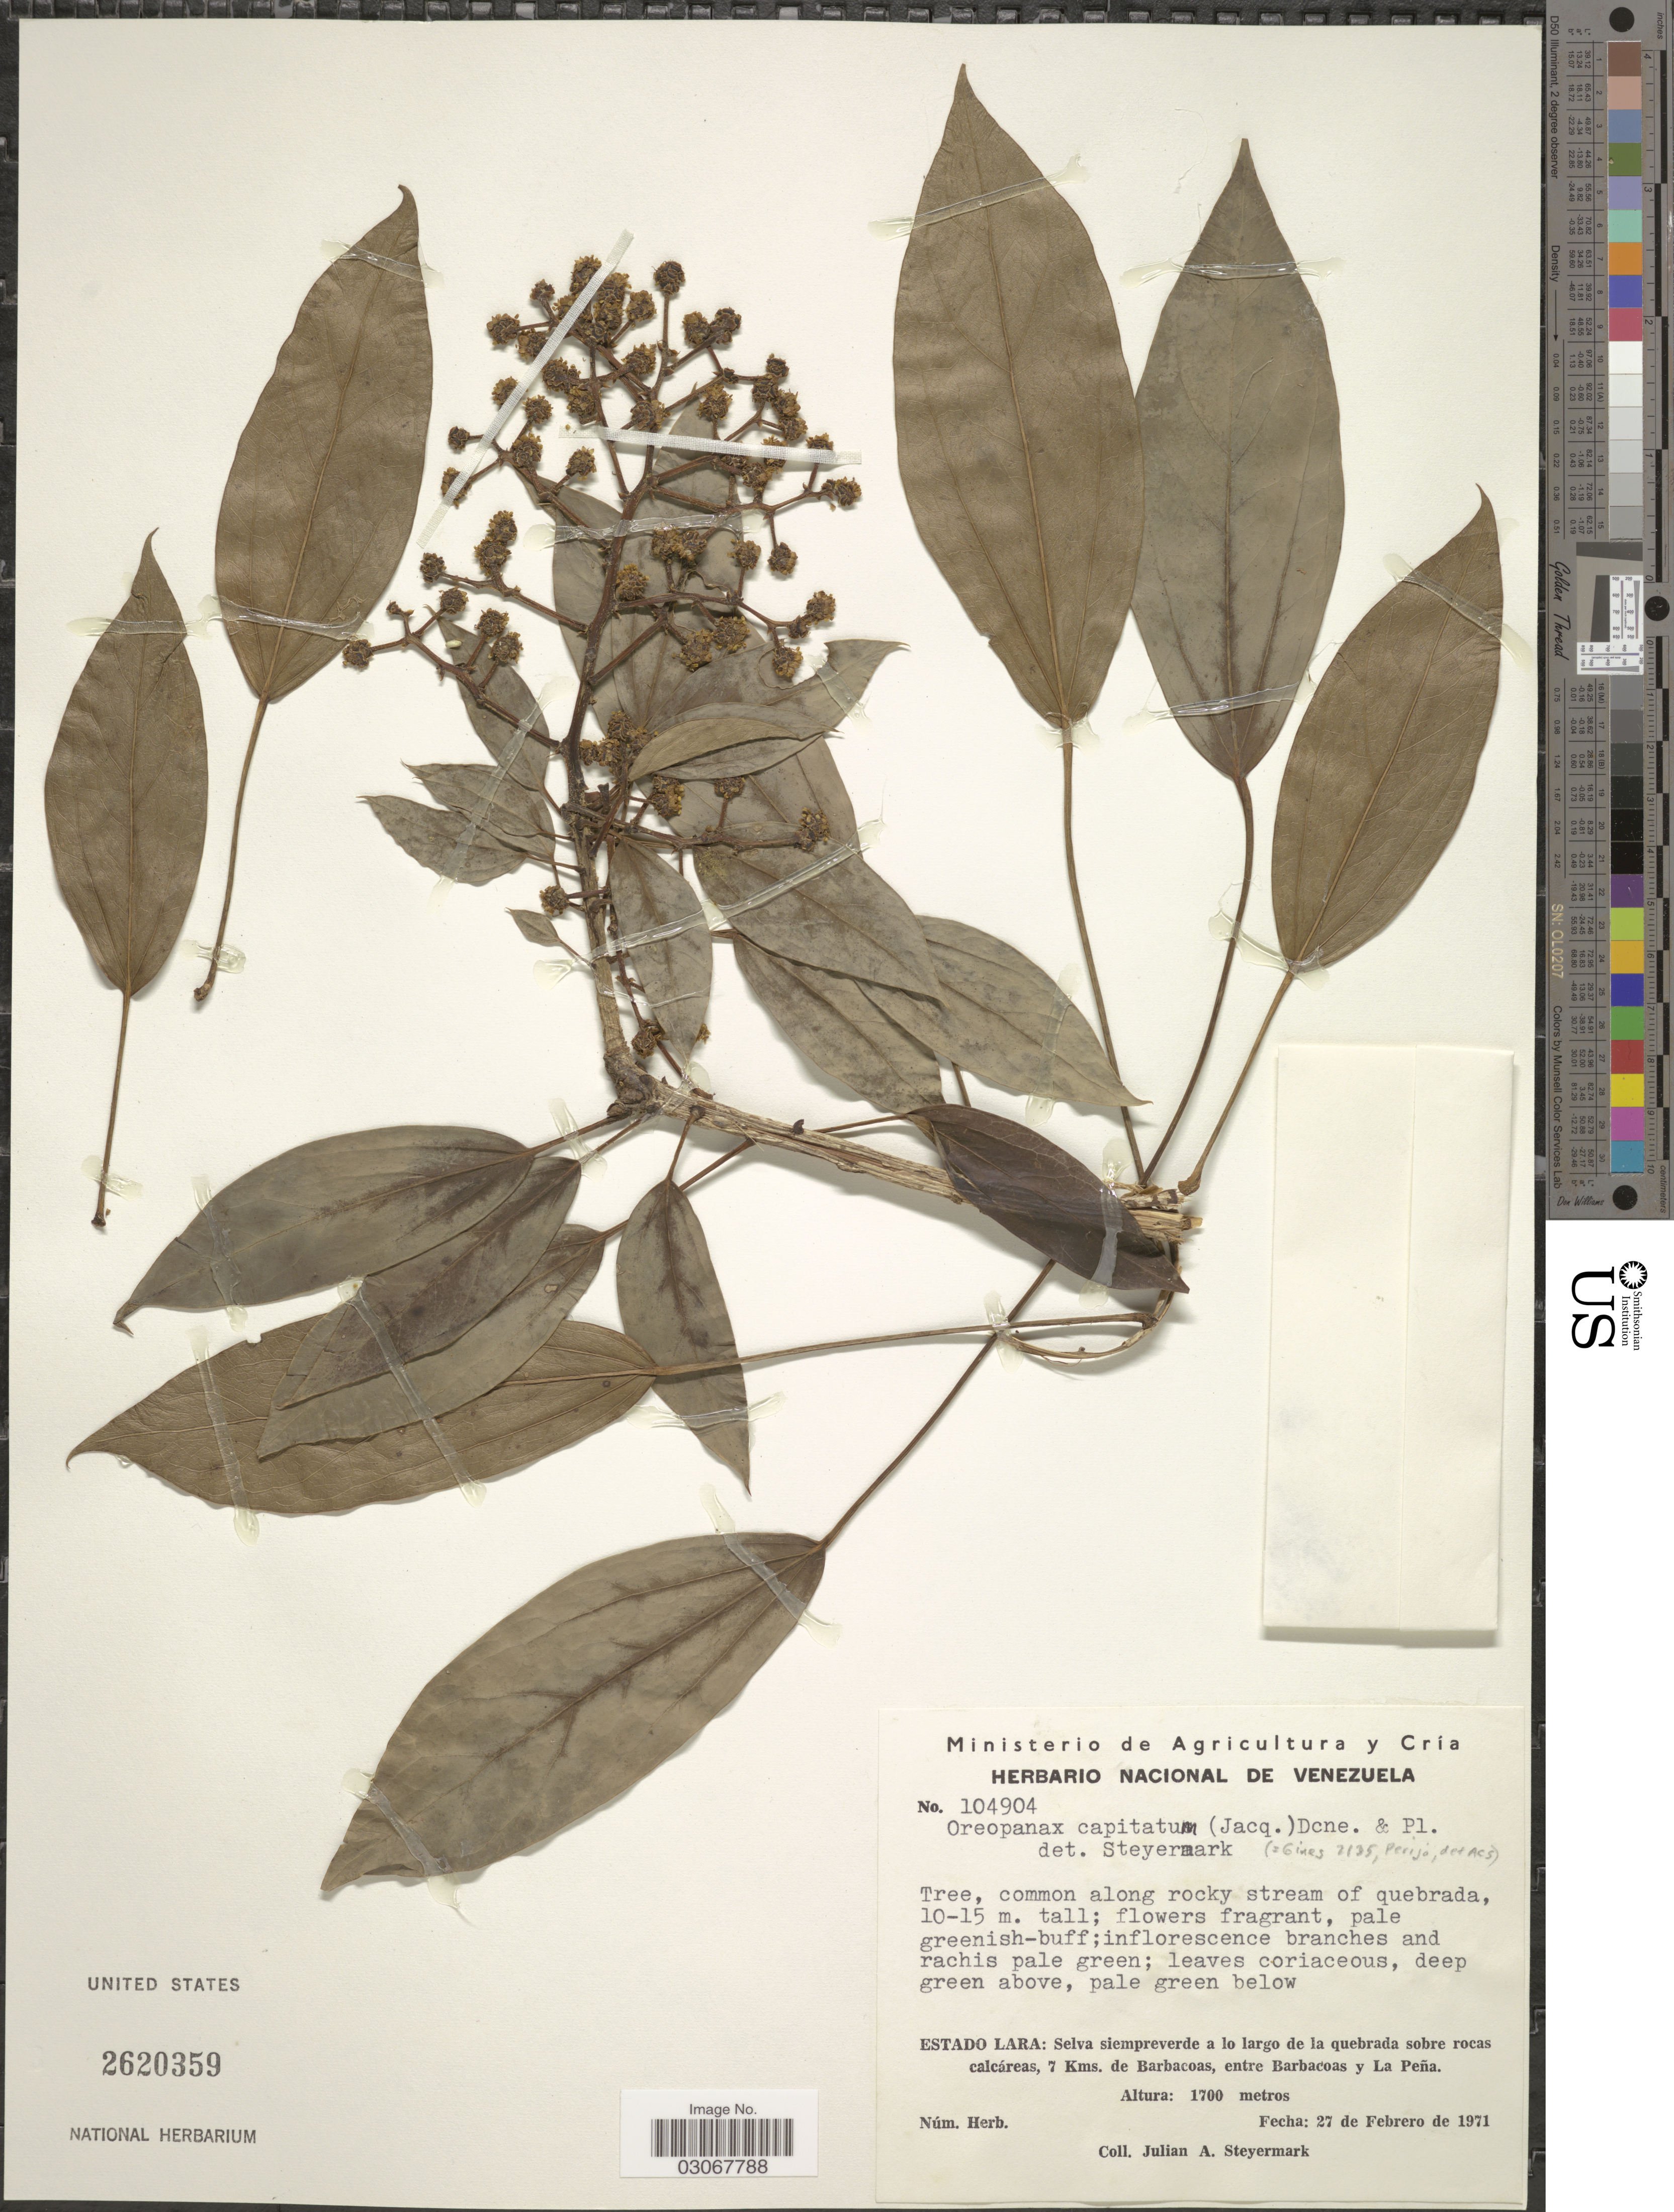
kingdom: Plantae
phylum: Tracheophyta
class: Magnoliopsida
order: Apiales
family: Araliaceae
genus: Oreopanax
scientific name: Oreopanax capitatus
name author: (Jacq.) Decne. & Planch.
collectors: J. Steyermark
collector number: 104904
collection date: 1971-02-27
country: Venezuela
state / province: Lara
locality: Selva siempreverde a lo largo de la quebrada sobre rocas calcáreas, 7 Kms. de Barbacoas, entre Barbacoas y La Peña.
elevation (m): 1700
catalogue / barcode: US 2620359